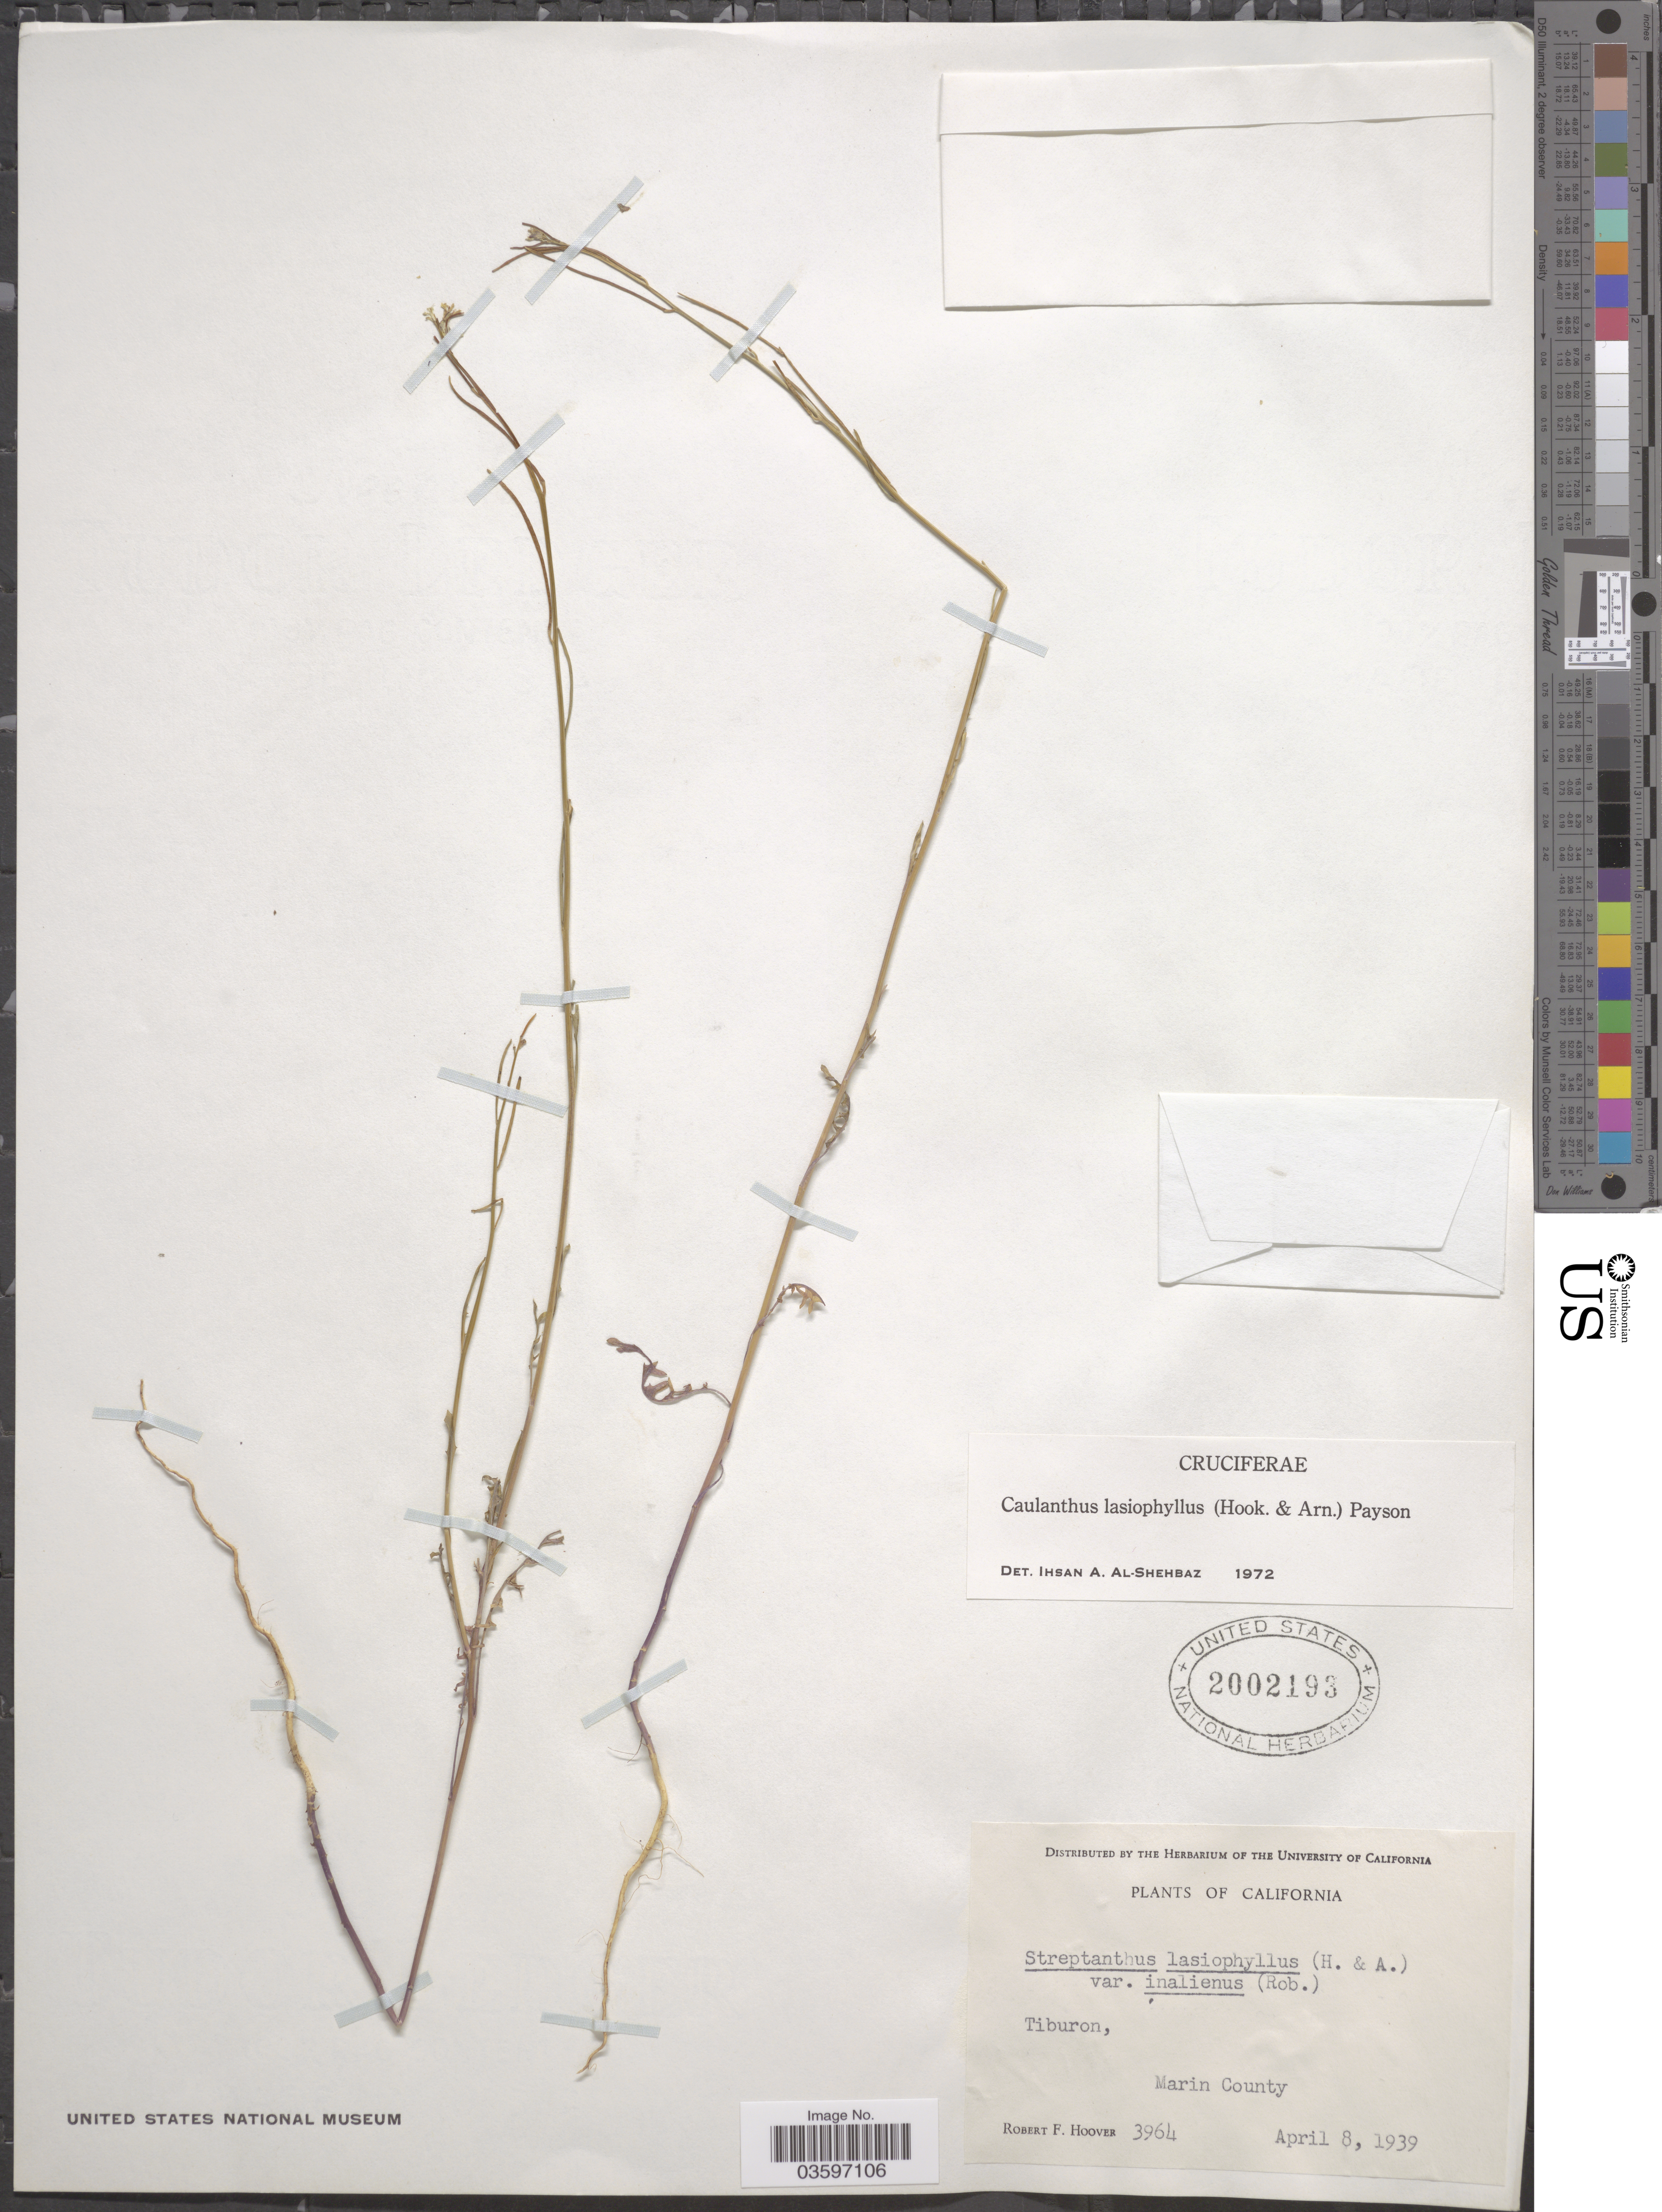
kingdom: Plantae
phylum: Tracheophyta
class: Magnoliopsida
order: Brassicales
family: Brassicaceae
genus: Caulanthus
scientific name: Caulanthus lasiophyllus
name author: (Hook. & Arn.) Payson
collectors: R. F. Hoover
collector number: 3964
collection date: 1939-04-08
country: United States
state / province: California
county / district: Marin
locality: Tiburon, Marin County.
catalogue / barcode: US 2002193